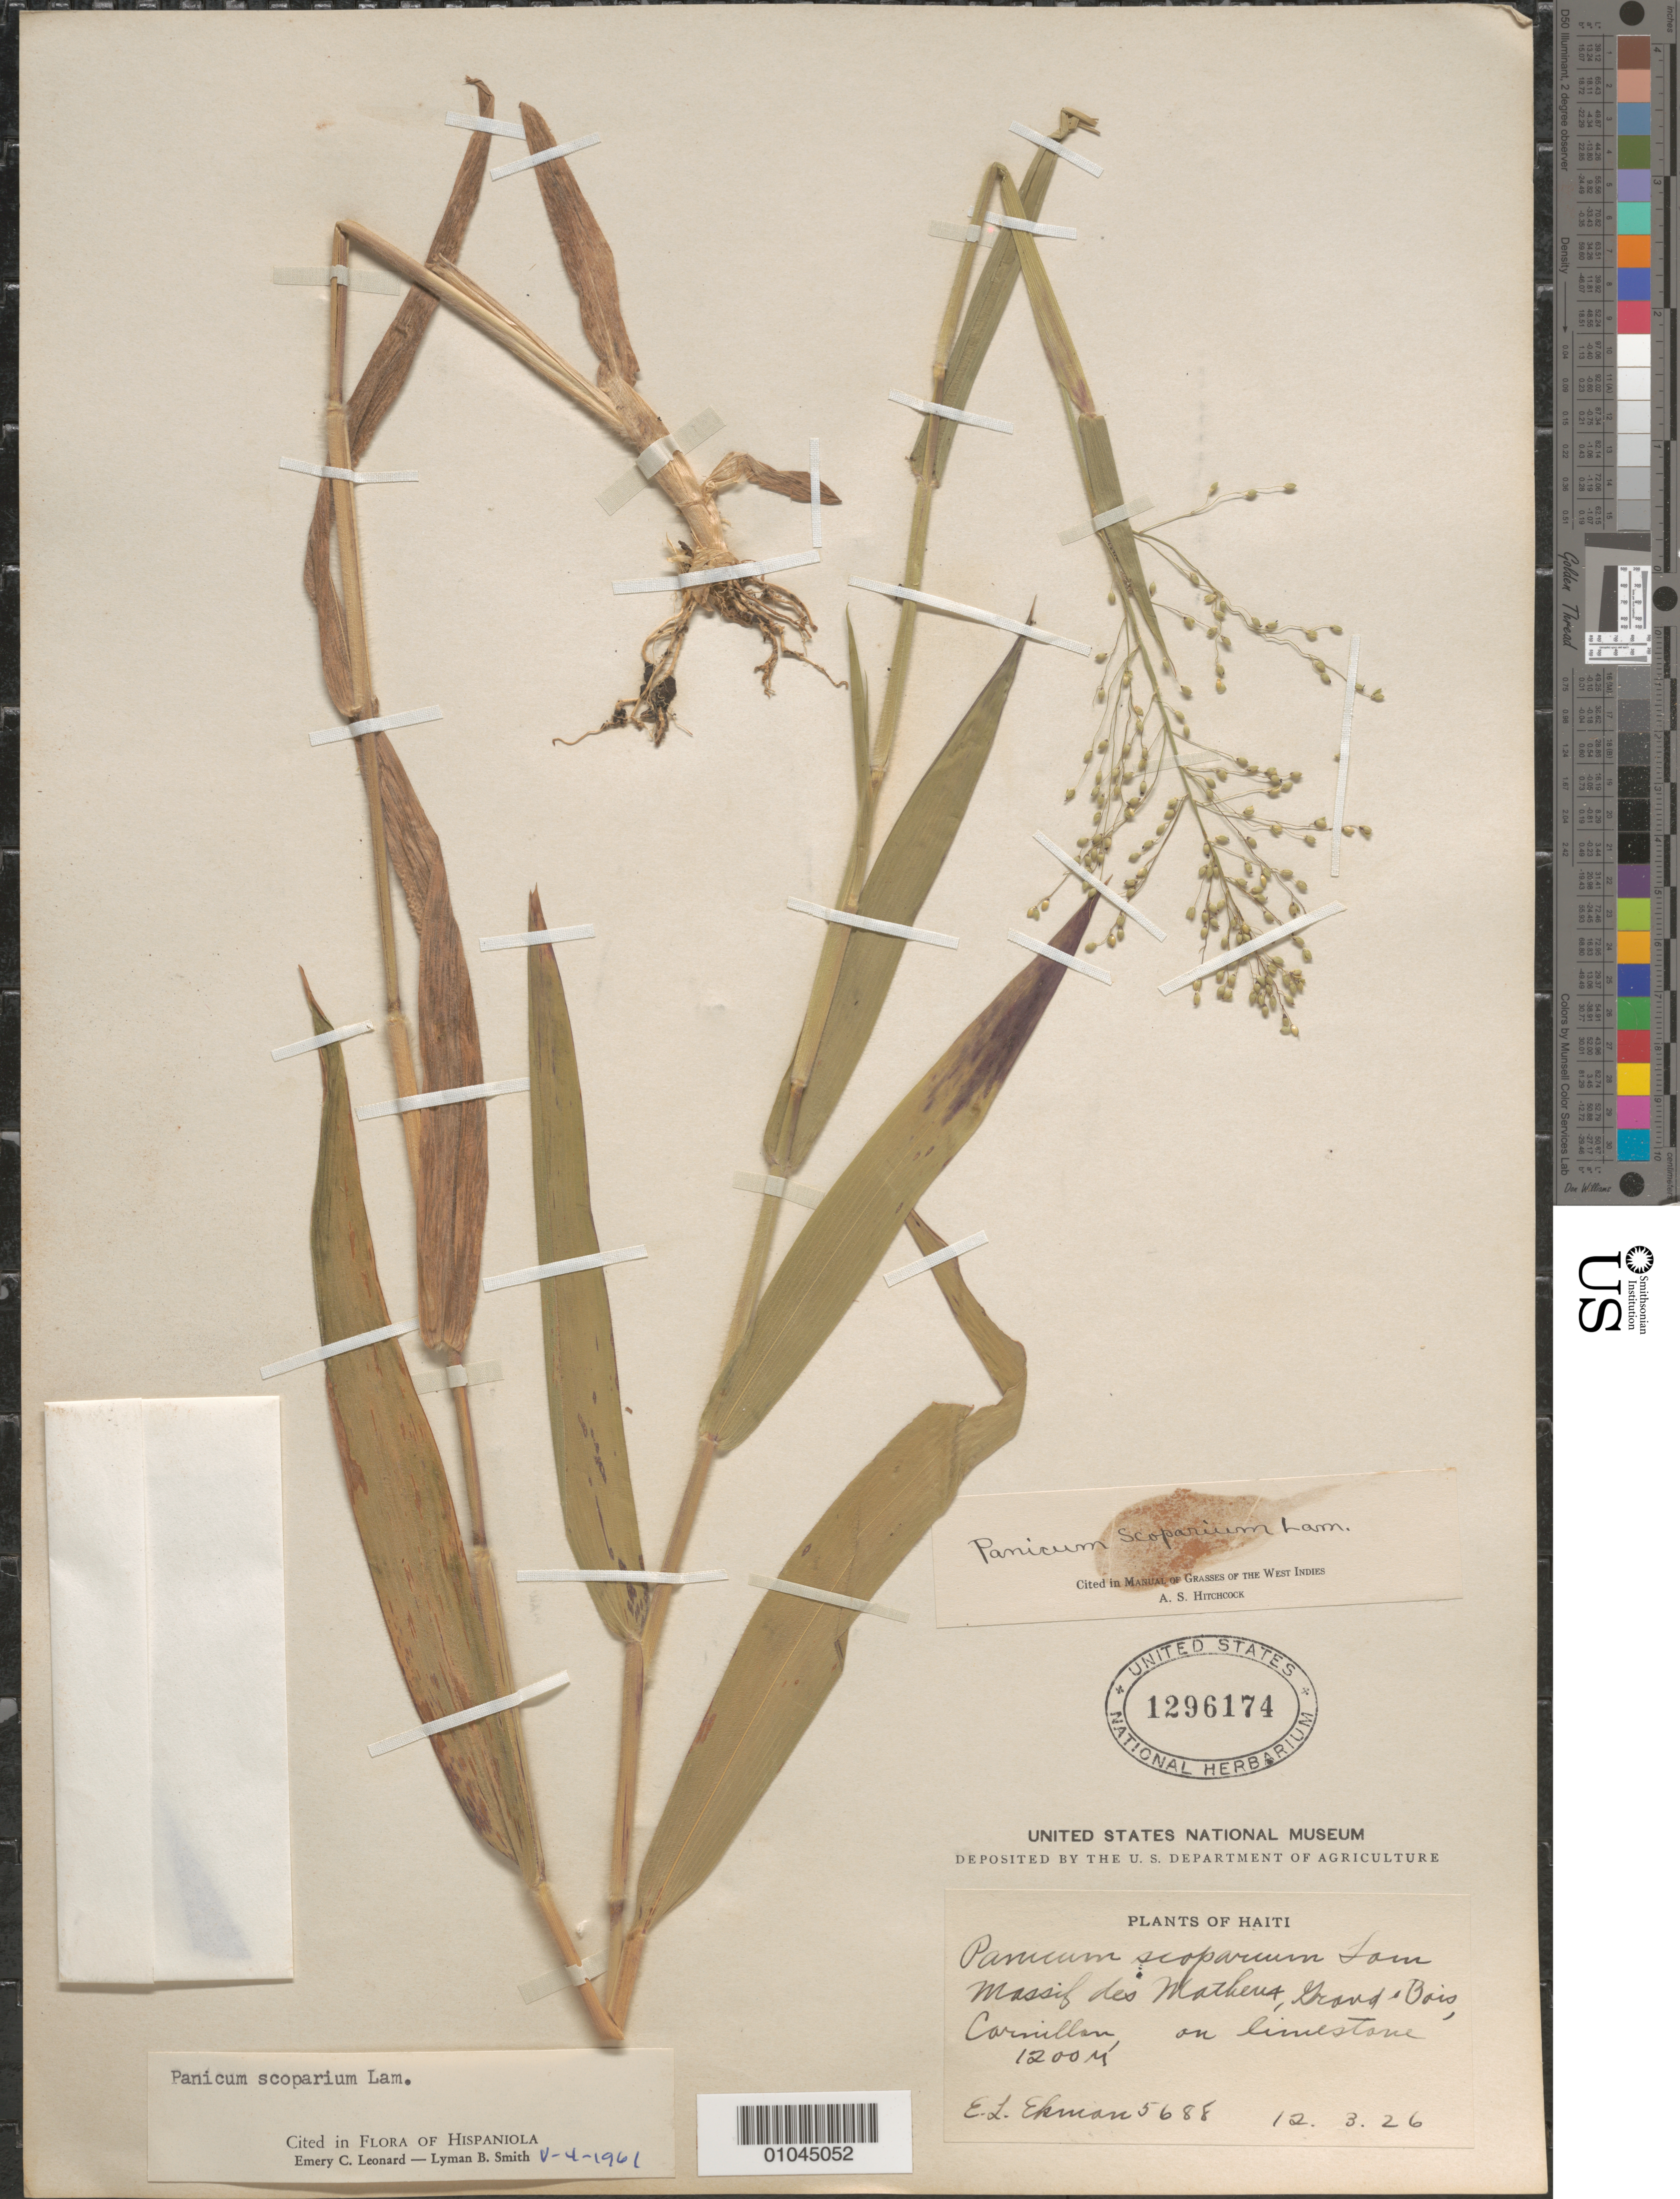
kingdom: Plantae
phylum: Tracheophyta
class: Liliopsida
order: Poales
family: Poaceae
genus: Panicum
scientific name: Panicum scoparium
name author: Lam.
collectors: E. L. Ekman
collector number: H 5688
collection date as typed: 12 Mar 1926 or 03 Dec 1926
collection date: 1926-03-12 or 1926-12-03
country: Haiti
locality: Massif des Matheux, Grand Bois, Carnillan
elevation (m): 1200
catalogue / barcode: US 1296174